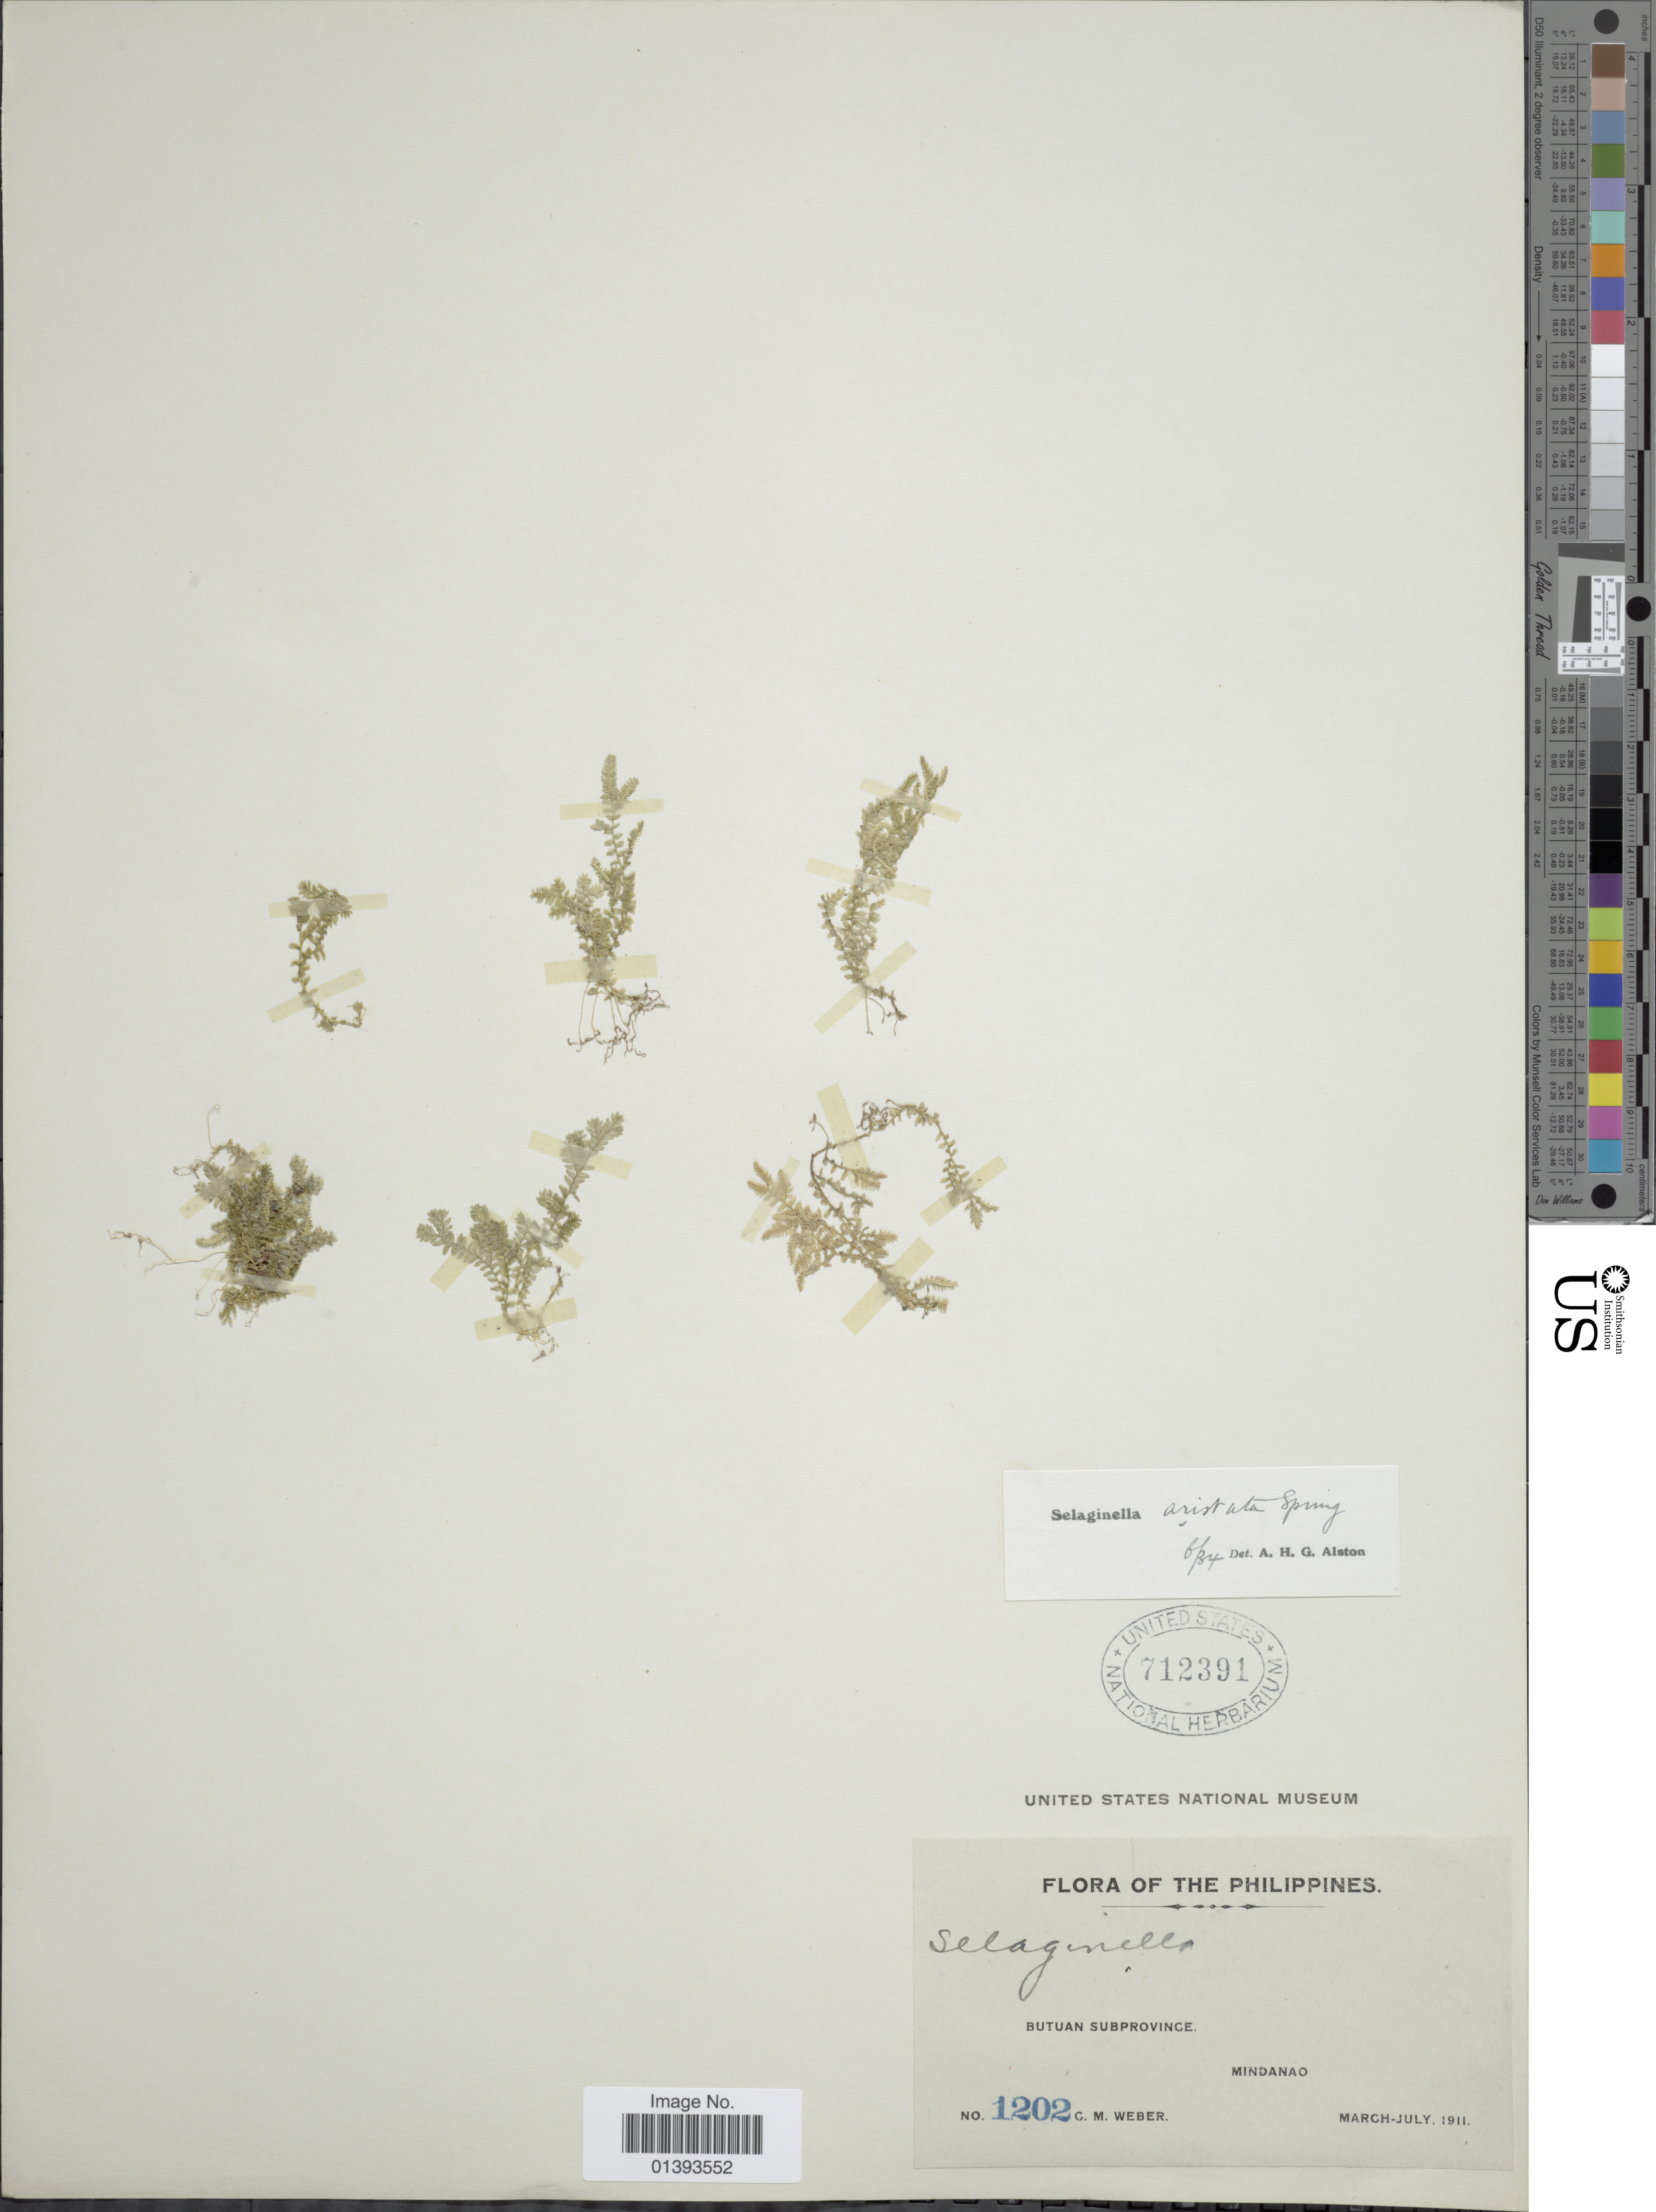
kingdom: Plantae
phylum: Tracheophyta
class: Lycopodiopsida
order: Selaginellales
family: Selaginellaceae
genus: Selaginella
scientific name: Selaginella aristata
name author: Spring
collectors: C. M. Weber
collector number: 1202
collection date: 1911-03/1911-07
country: Philippines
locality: Butuan Subprovince, Mindanao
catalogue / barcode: US 712391